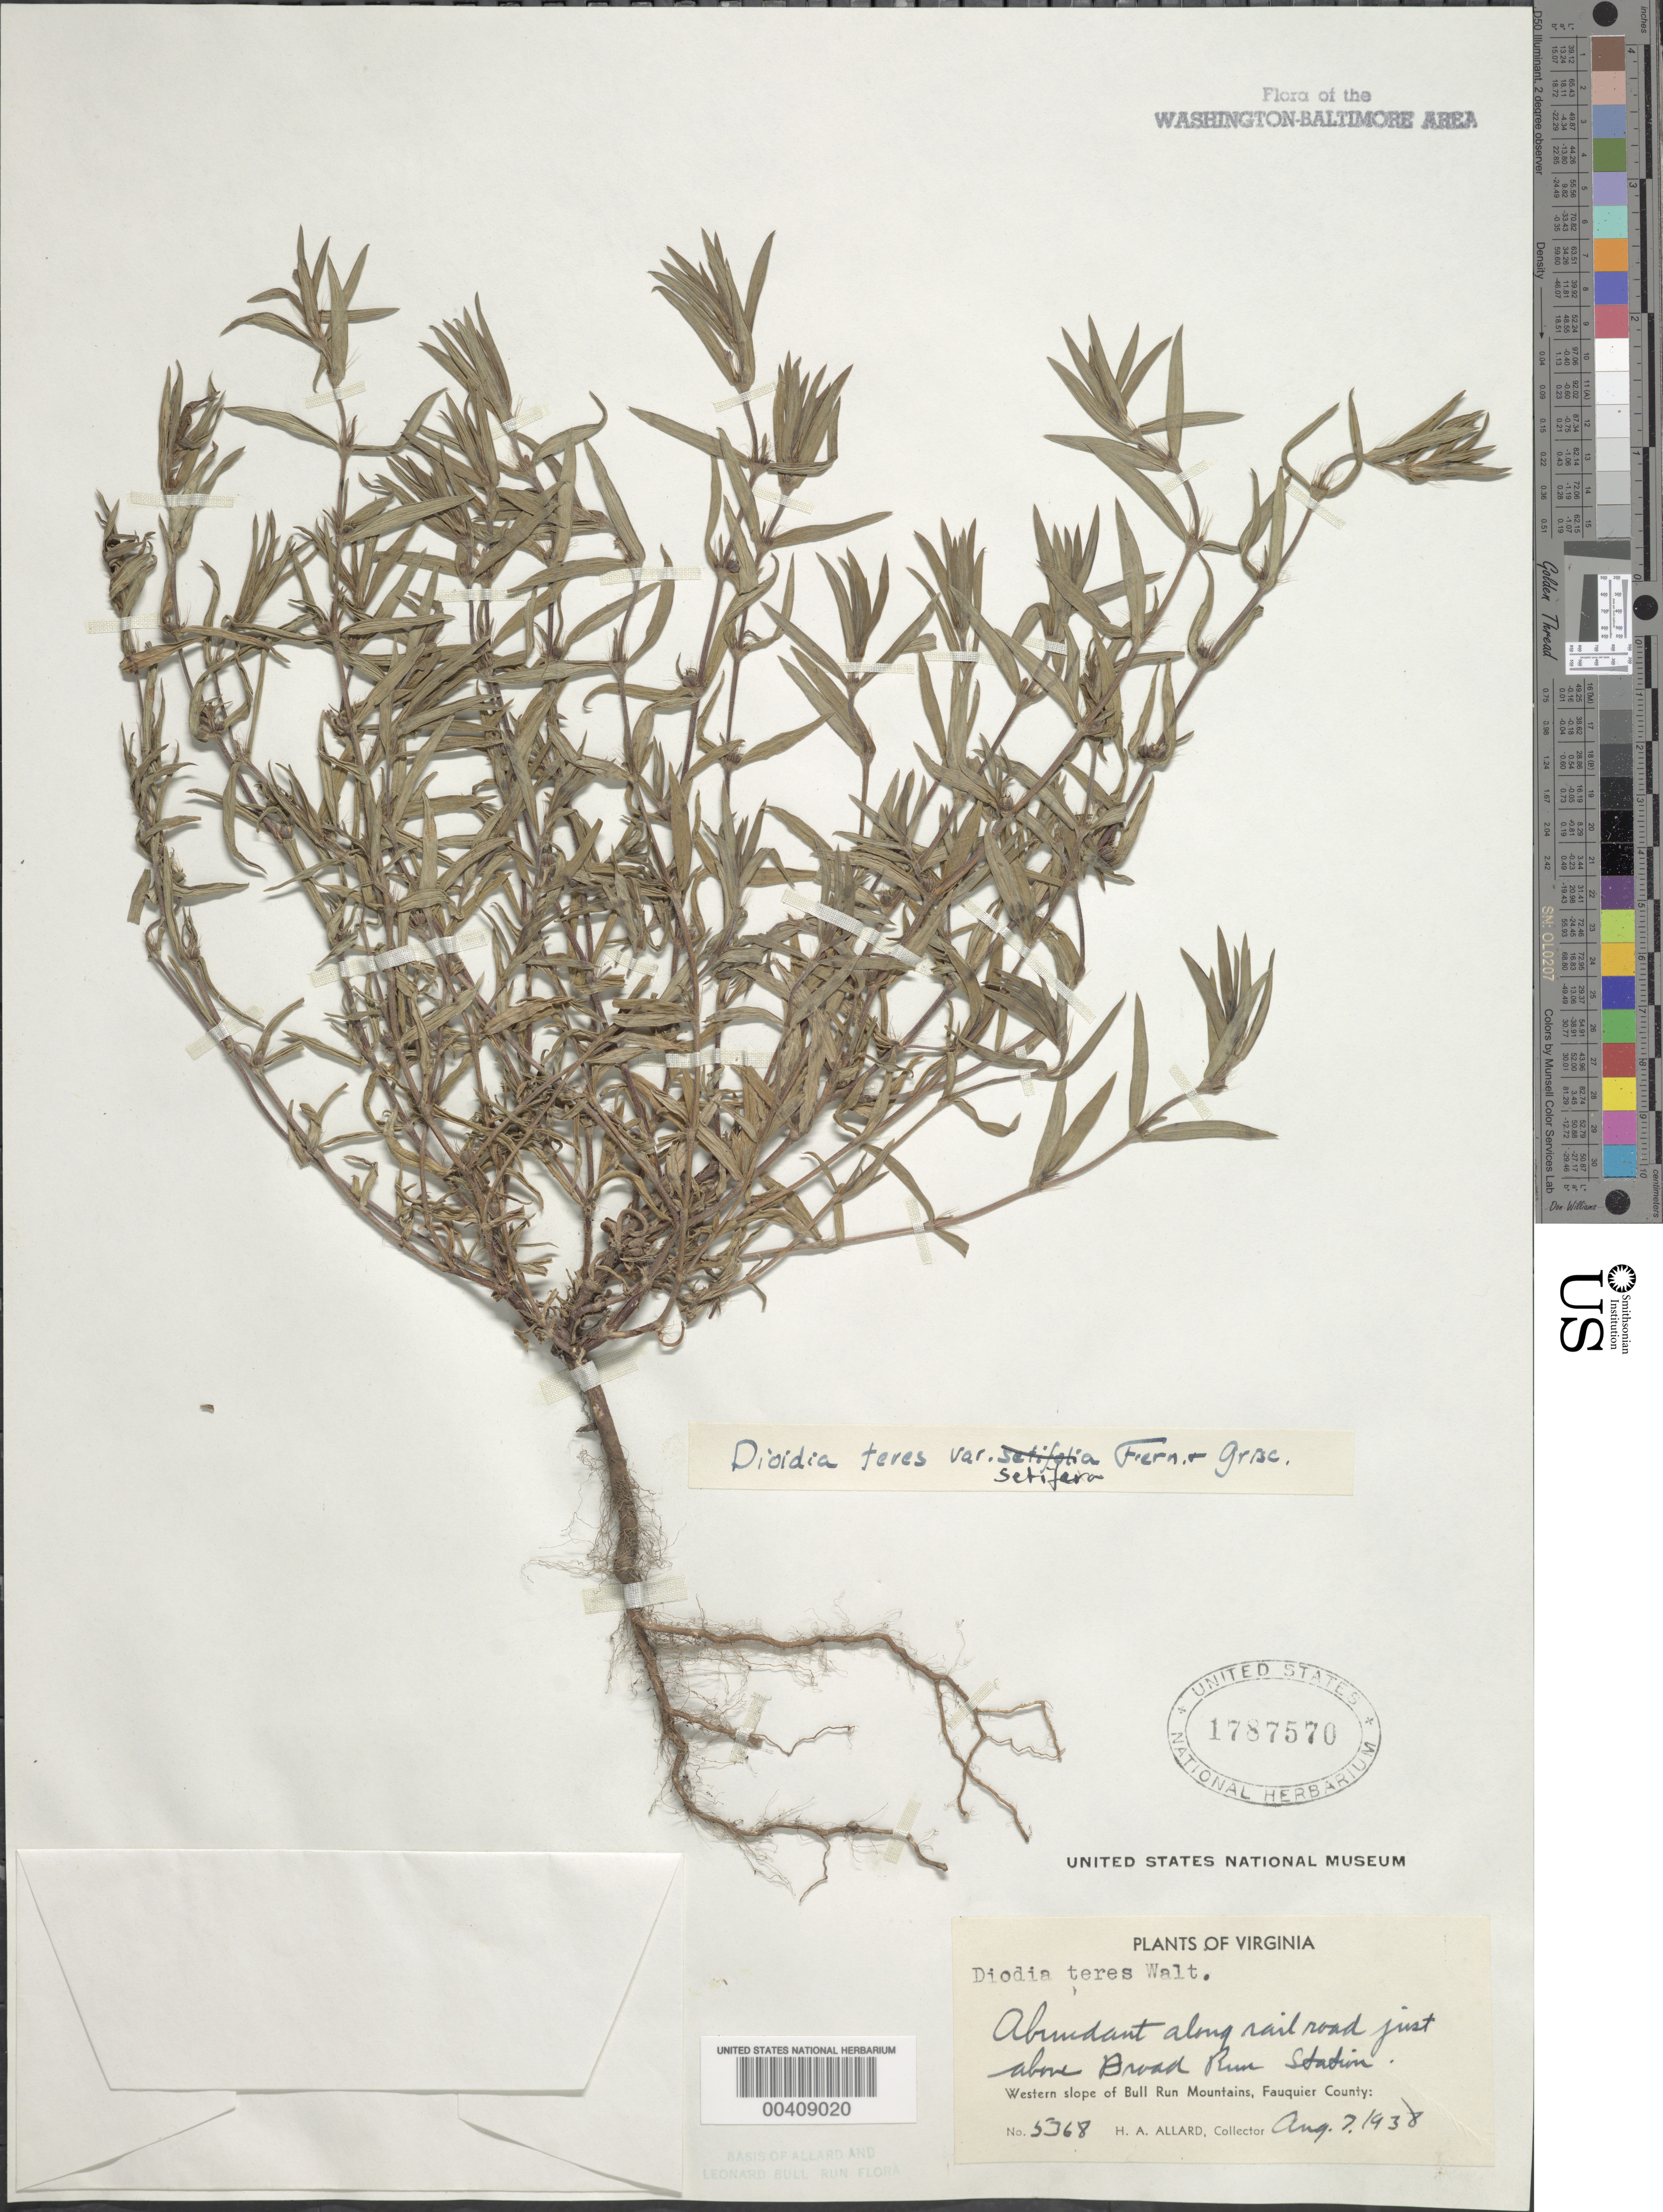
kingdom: Plantae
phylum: Tracheophyta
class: Magnoliopsida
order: Gentianales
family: Rubiaceae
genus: Diodia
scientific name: Diodia teres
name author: Walter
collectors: H. A. Allard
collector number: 5368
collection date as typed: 07 Aug 1938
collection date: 1938-08-07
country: United States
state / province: Virginia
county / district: Fauquier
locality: Broad Run Station, west slope of Bull Run Mts.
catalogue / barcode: US 1787570